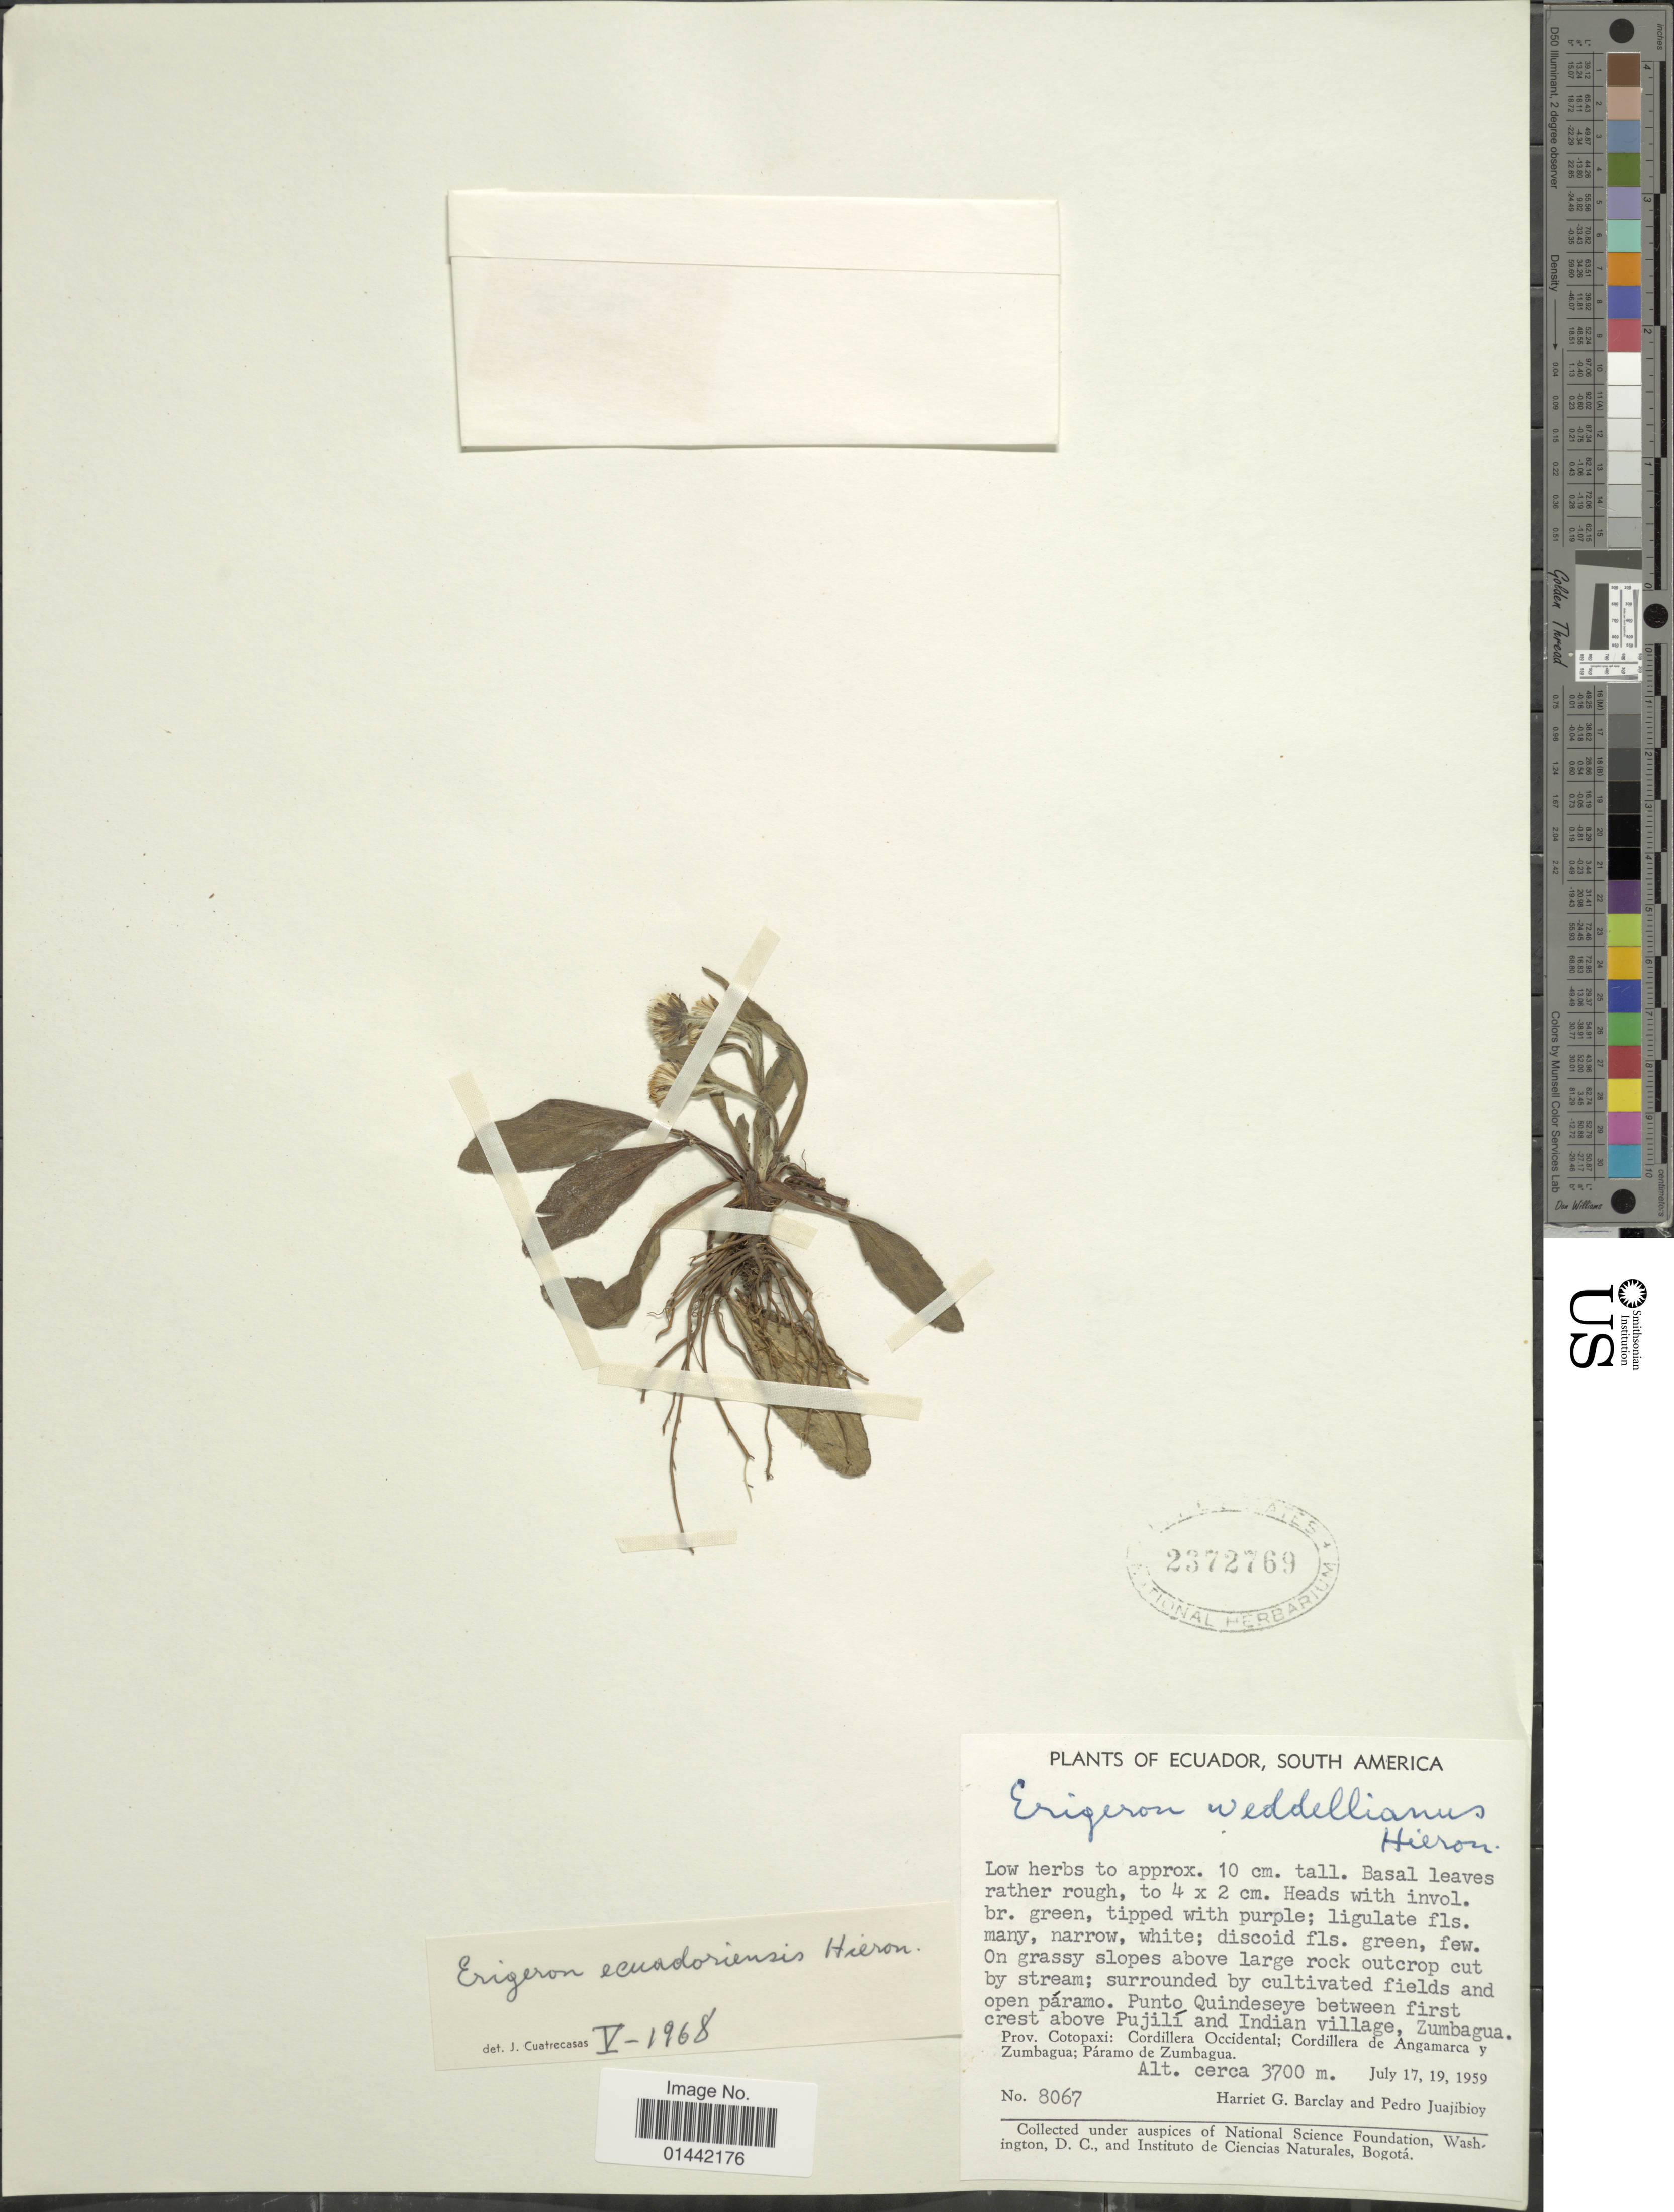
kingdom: Plantae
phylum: Tracheophyta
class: Magnoliopsida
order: Asterales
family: Asteraceae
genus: Erigeron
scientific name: Erigeron equadoriensis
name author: Hieron.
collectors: H. G. Barclay & P. Juajibioy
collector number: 8067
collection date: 1959-07-17/1959-07-19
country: Ecuador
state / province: Cotopaxi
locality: On grassy slopes above large rock outcrop cut by stream; surrounded by cultivated fields and open páramo, Punto Quindeseye between first crest above Pujilí and Inidian village, Zumbagua, Cordillera Occidental; Cordillera de Angamarca y Zumbagua; Páramo de Zumbagua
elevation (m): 3700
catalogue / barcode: US 2372769